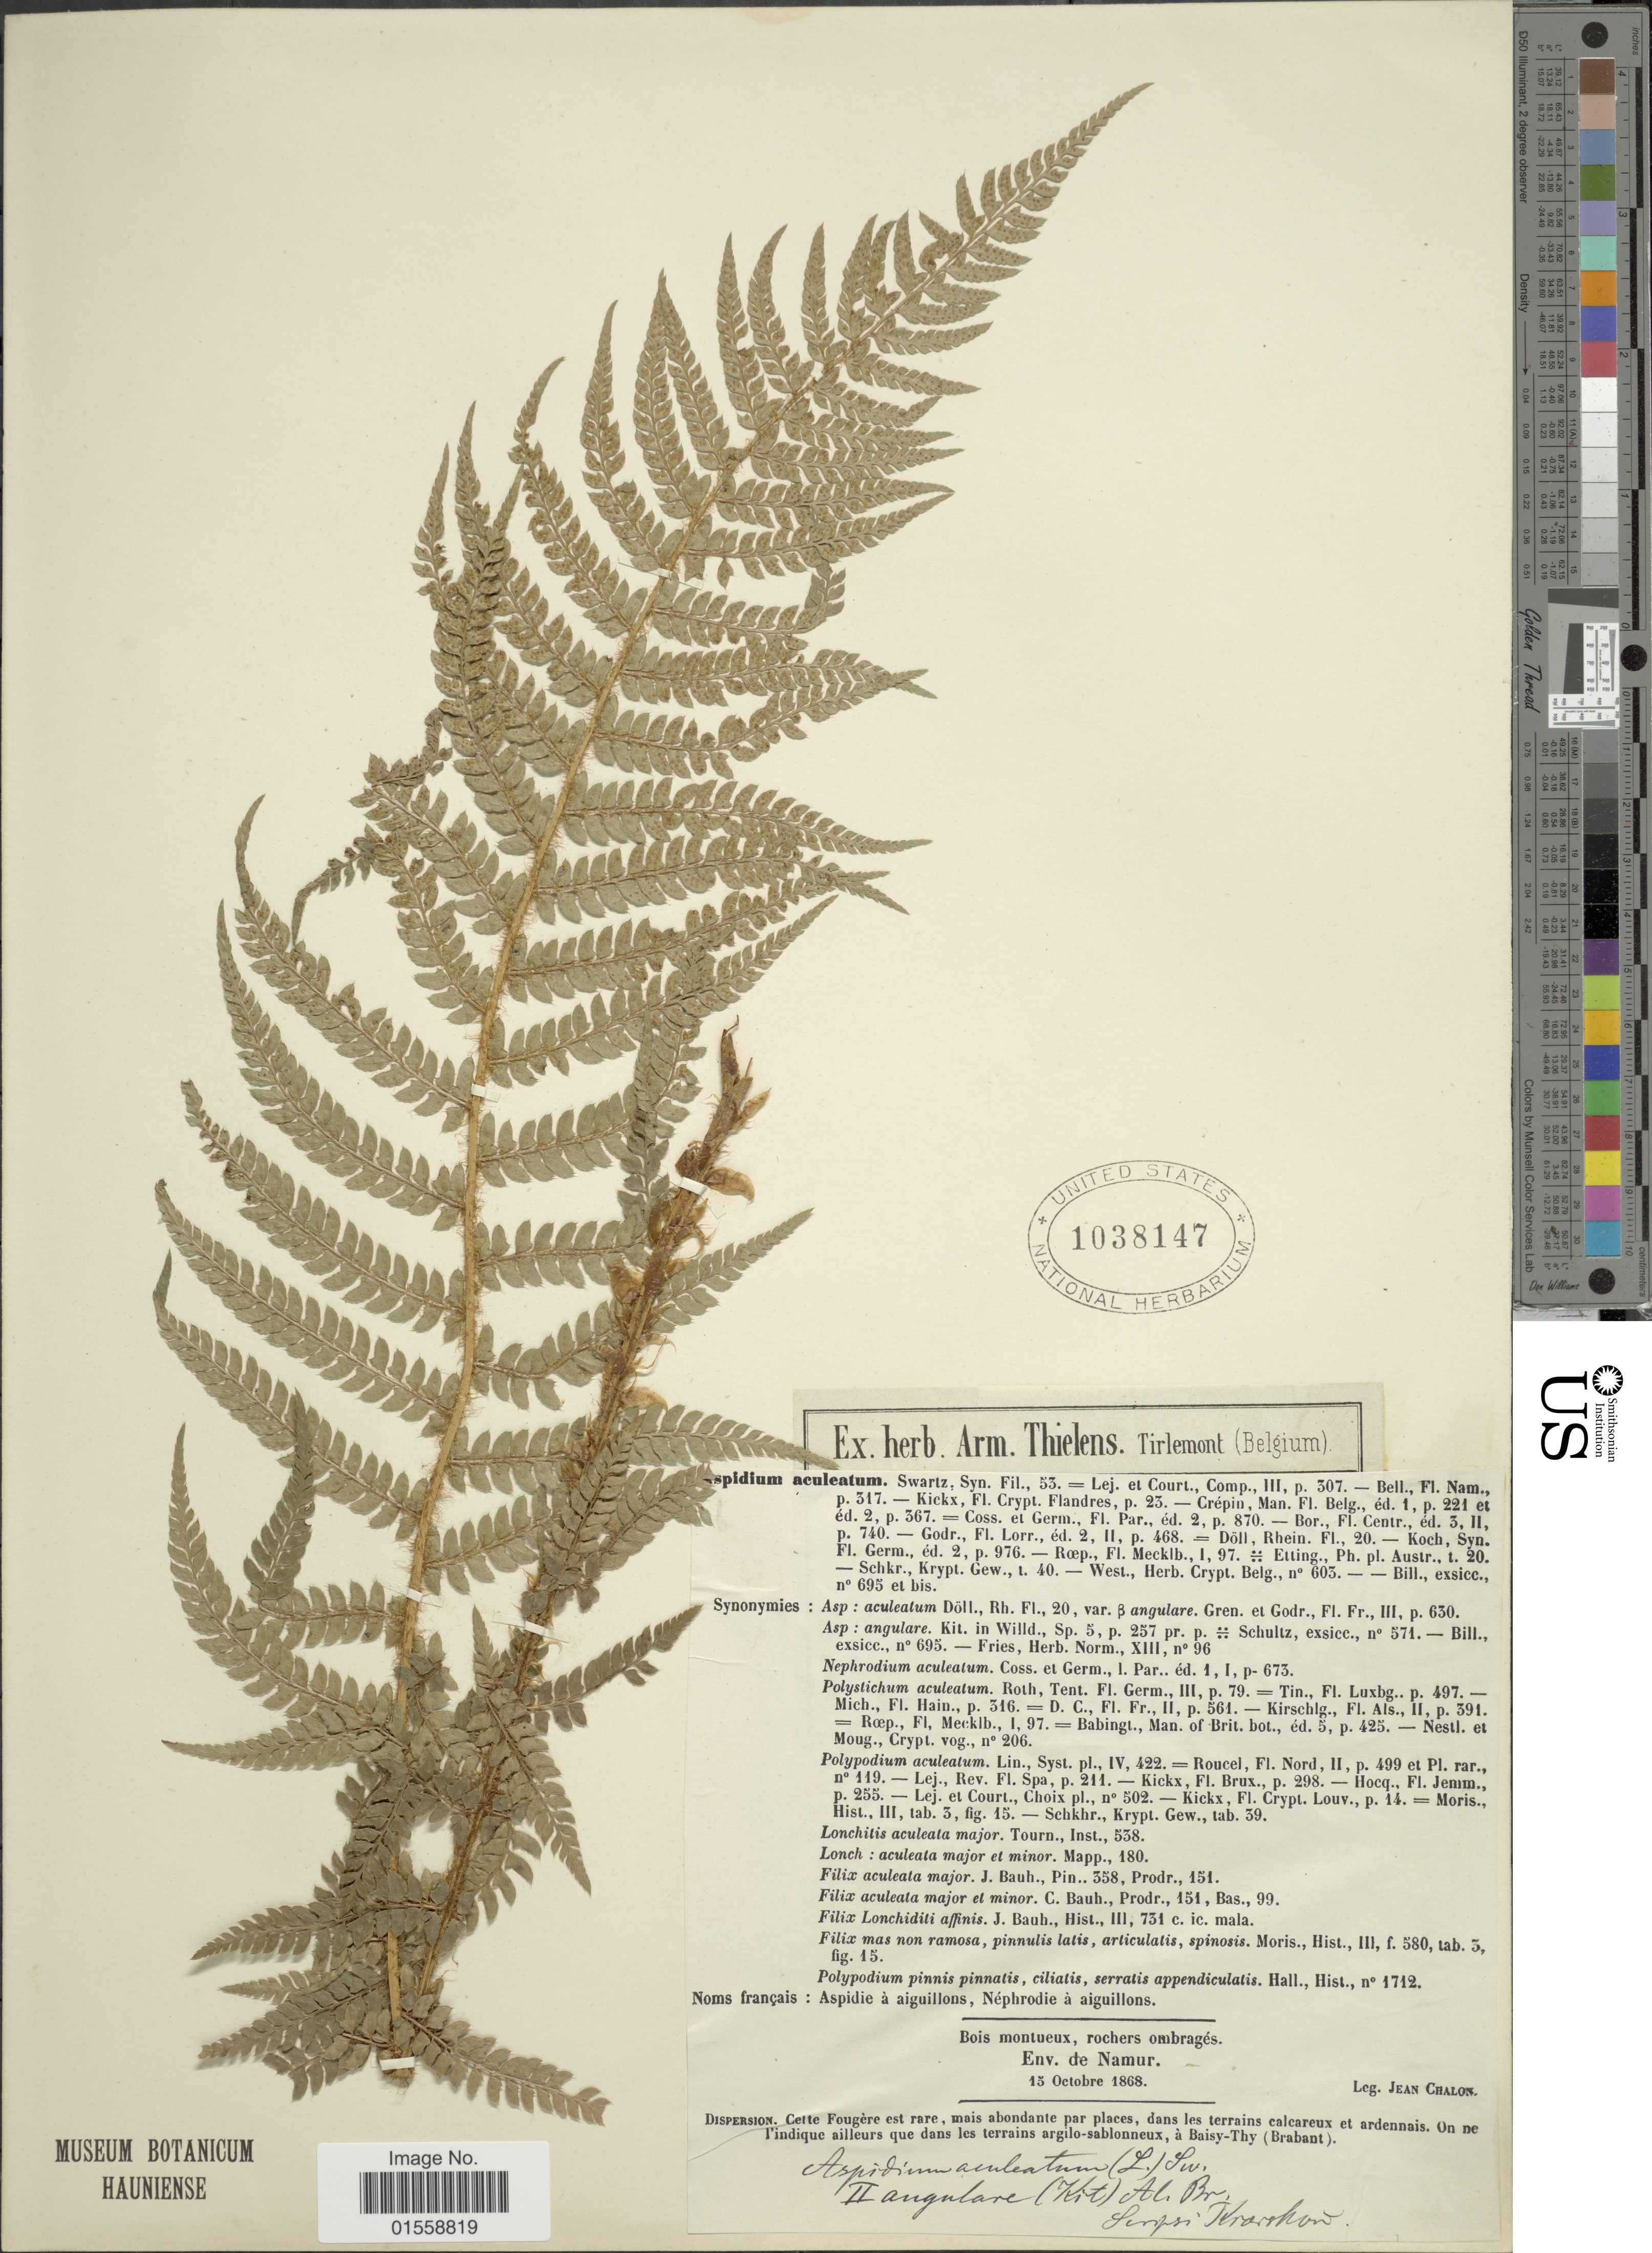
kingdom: Plantae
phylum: Tracheophyta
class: Polypodiopsida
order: Polypodiales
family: Dryopteridaceae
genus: Polystichum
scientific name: Polystichum setiferum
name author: (Forssk.) Moore ex Woynar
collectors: J. Chalon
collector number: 1712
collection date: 1868-10-15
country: France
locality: Bois montueux, rochers ombrages, Env. de Namur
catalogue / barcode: US 1038147